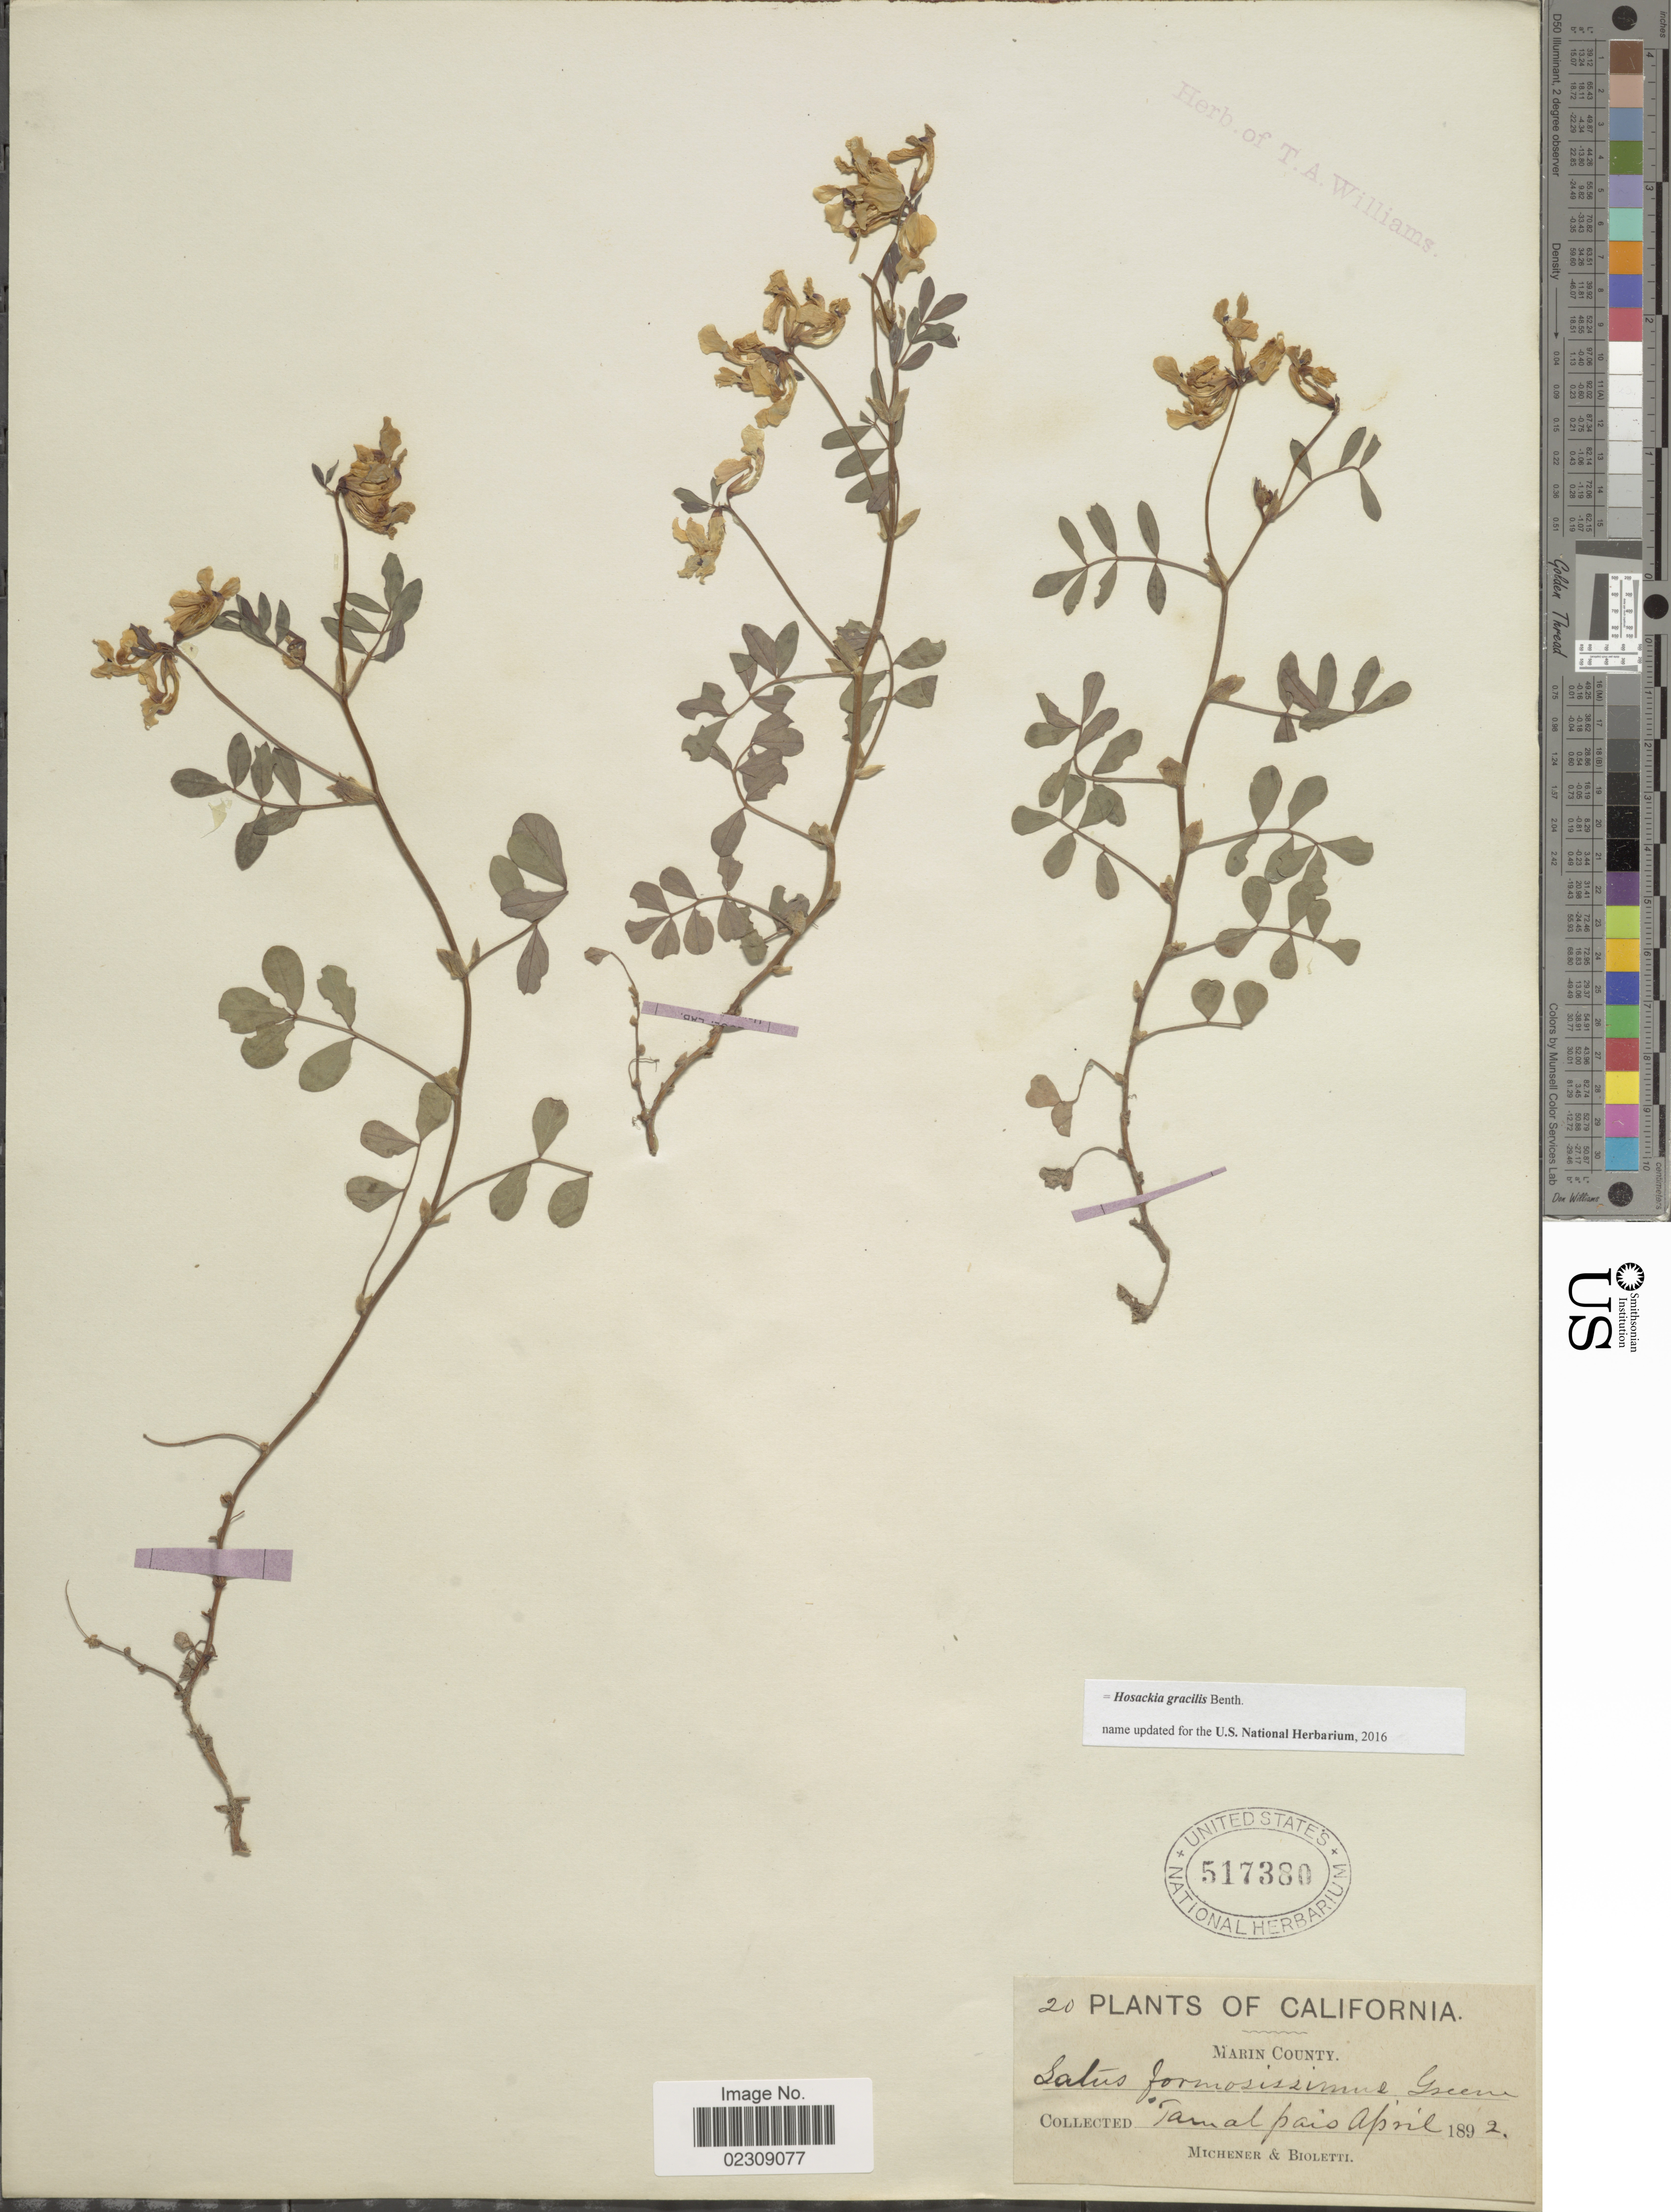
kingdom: Plantae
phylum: Tracheophyta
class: Magnoliopsida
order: Fabales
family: Fabaceae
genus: Hosackia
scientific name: Hosackia gracilis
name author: Benth.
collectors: -. Michener & -- Bioletti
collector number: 20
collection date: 1892-04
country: United States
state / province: California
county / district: Marin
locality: Marin County. Tamalpais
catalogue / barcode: US 517380